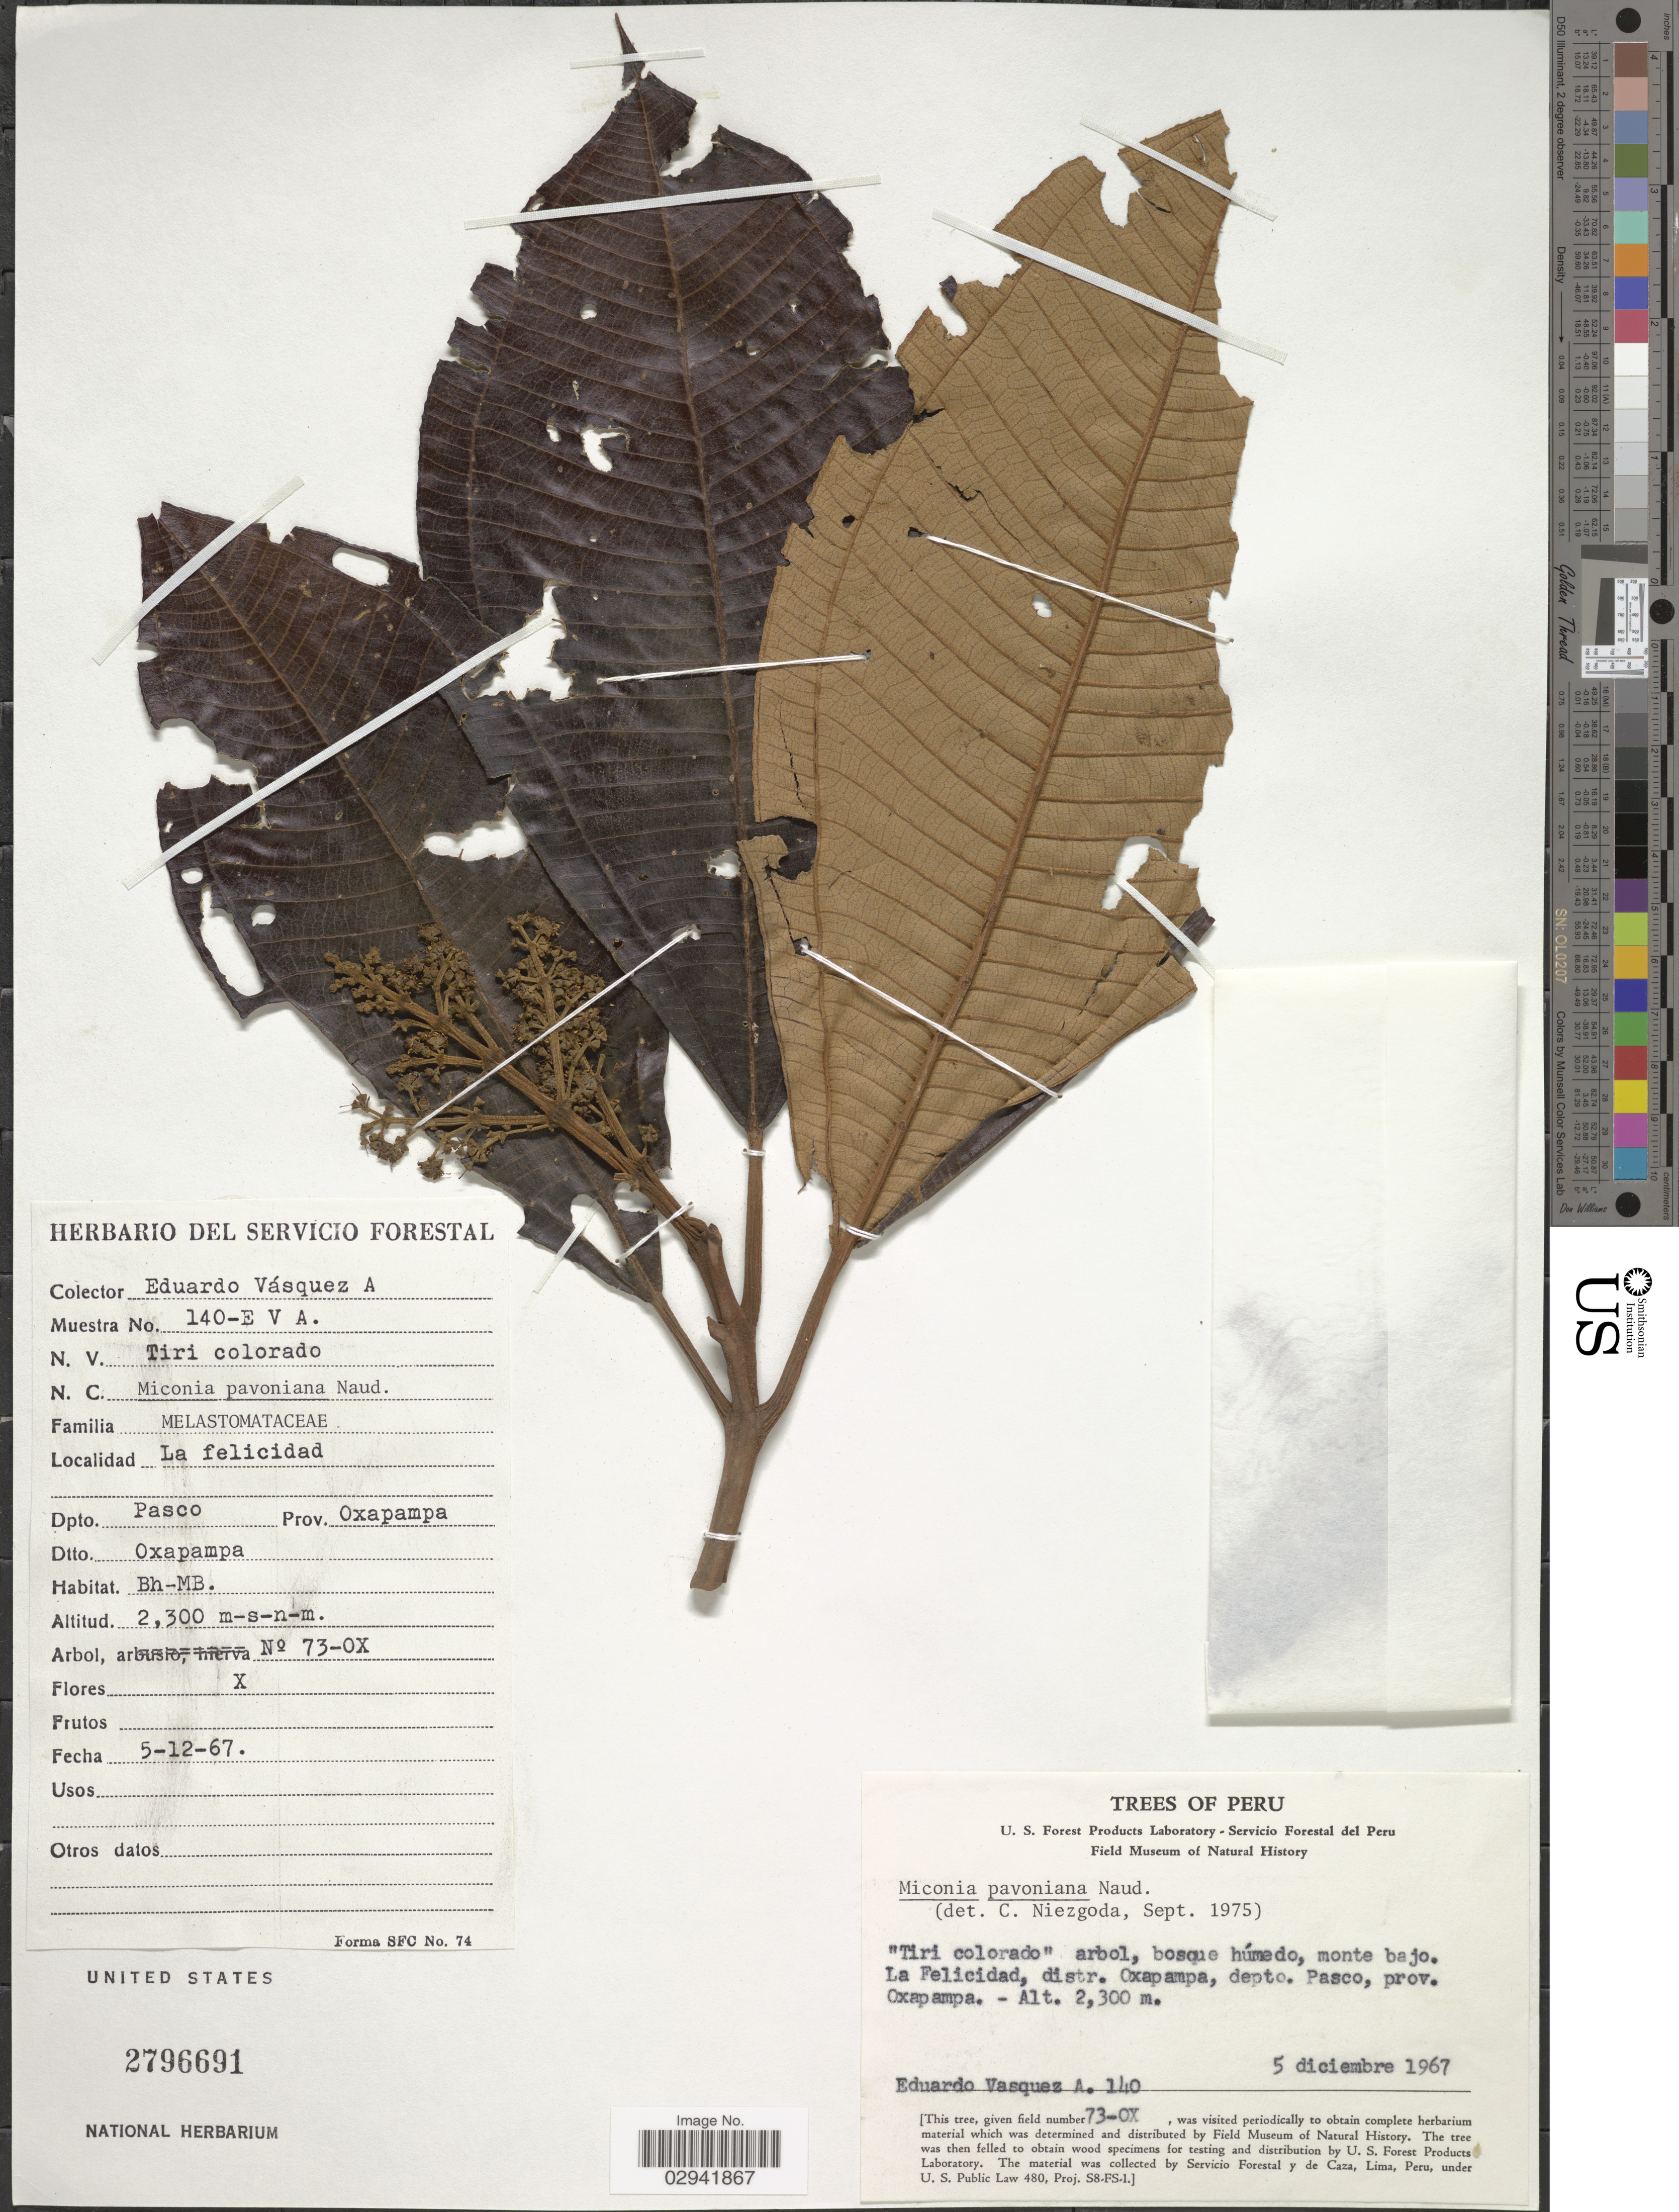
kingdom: Plantae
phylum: Tracheophyta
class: Magnoliopsida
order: Myrtales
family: Melastomataceae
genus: Miconia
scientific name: Miconia pavoniana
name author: Naudin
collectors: E. Vasquez A.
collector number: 140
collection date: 1967-12-05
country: Peru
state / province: Pasco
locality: La Felicidad. Dpto. Pasco, Prov. Oxapampa, Dtto. Oxapampa.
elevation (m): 2300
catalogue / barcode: US 2796691